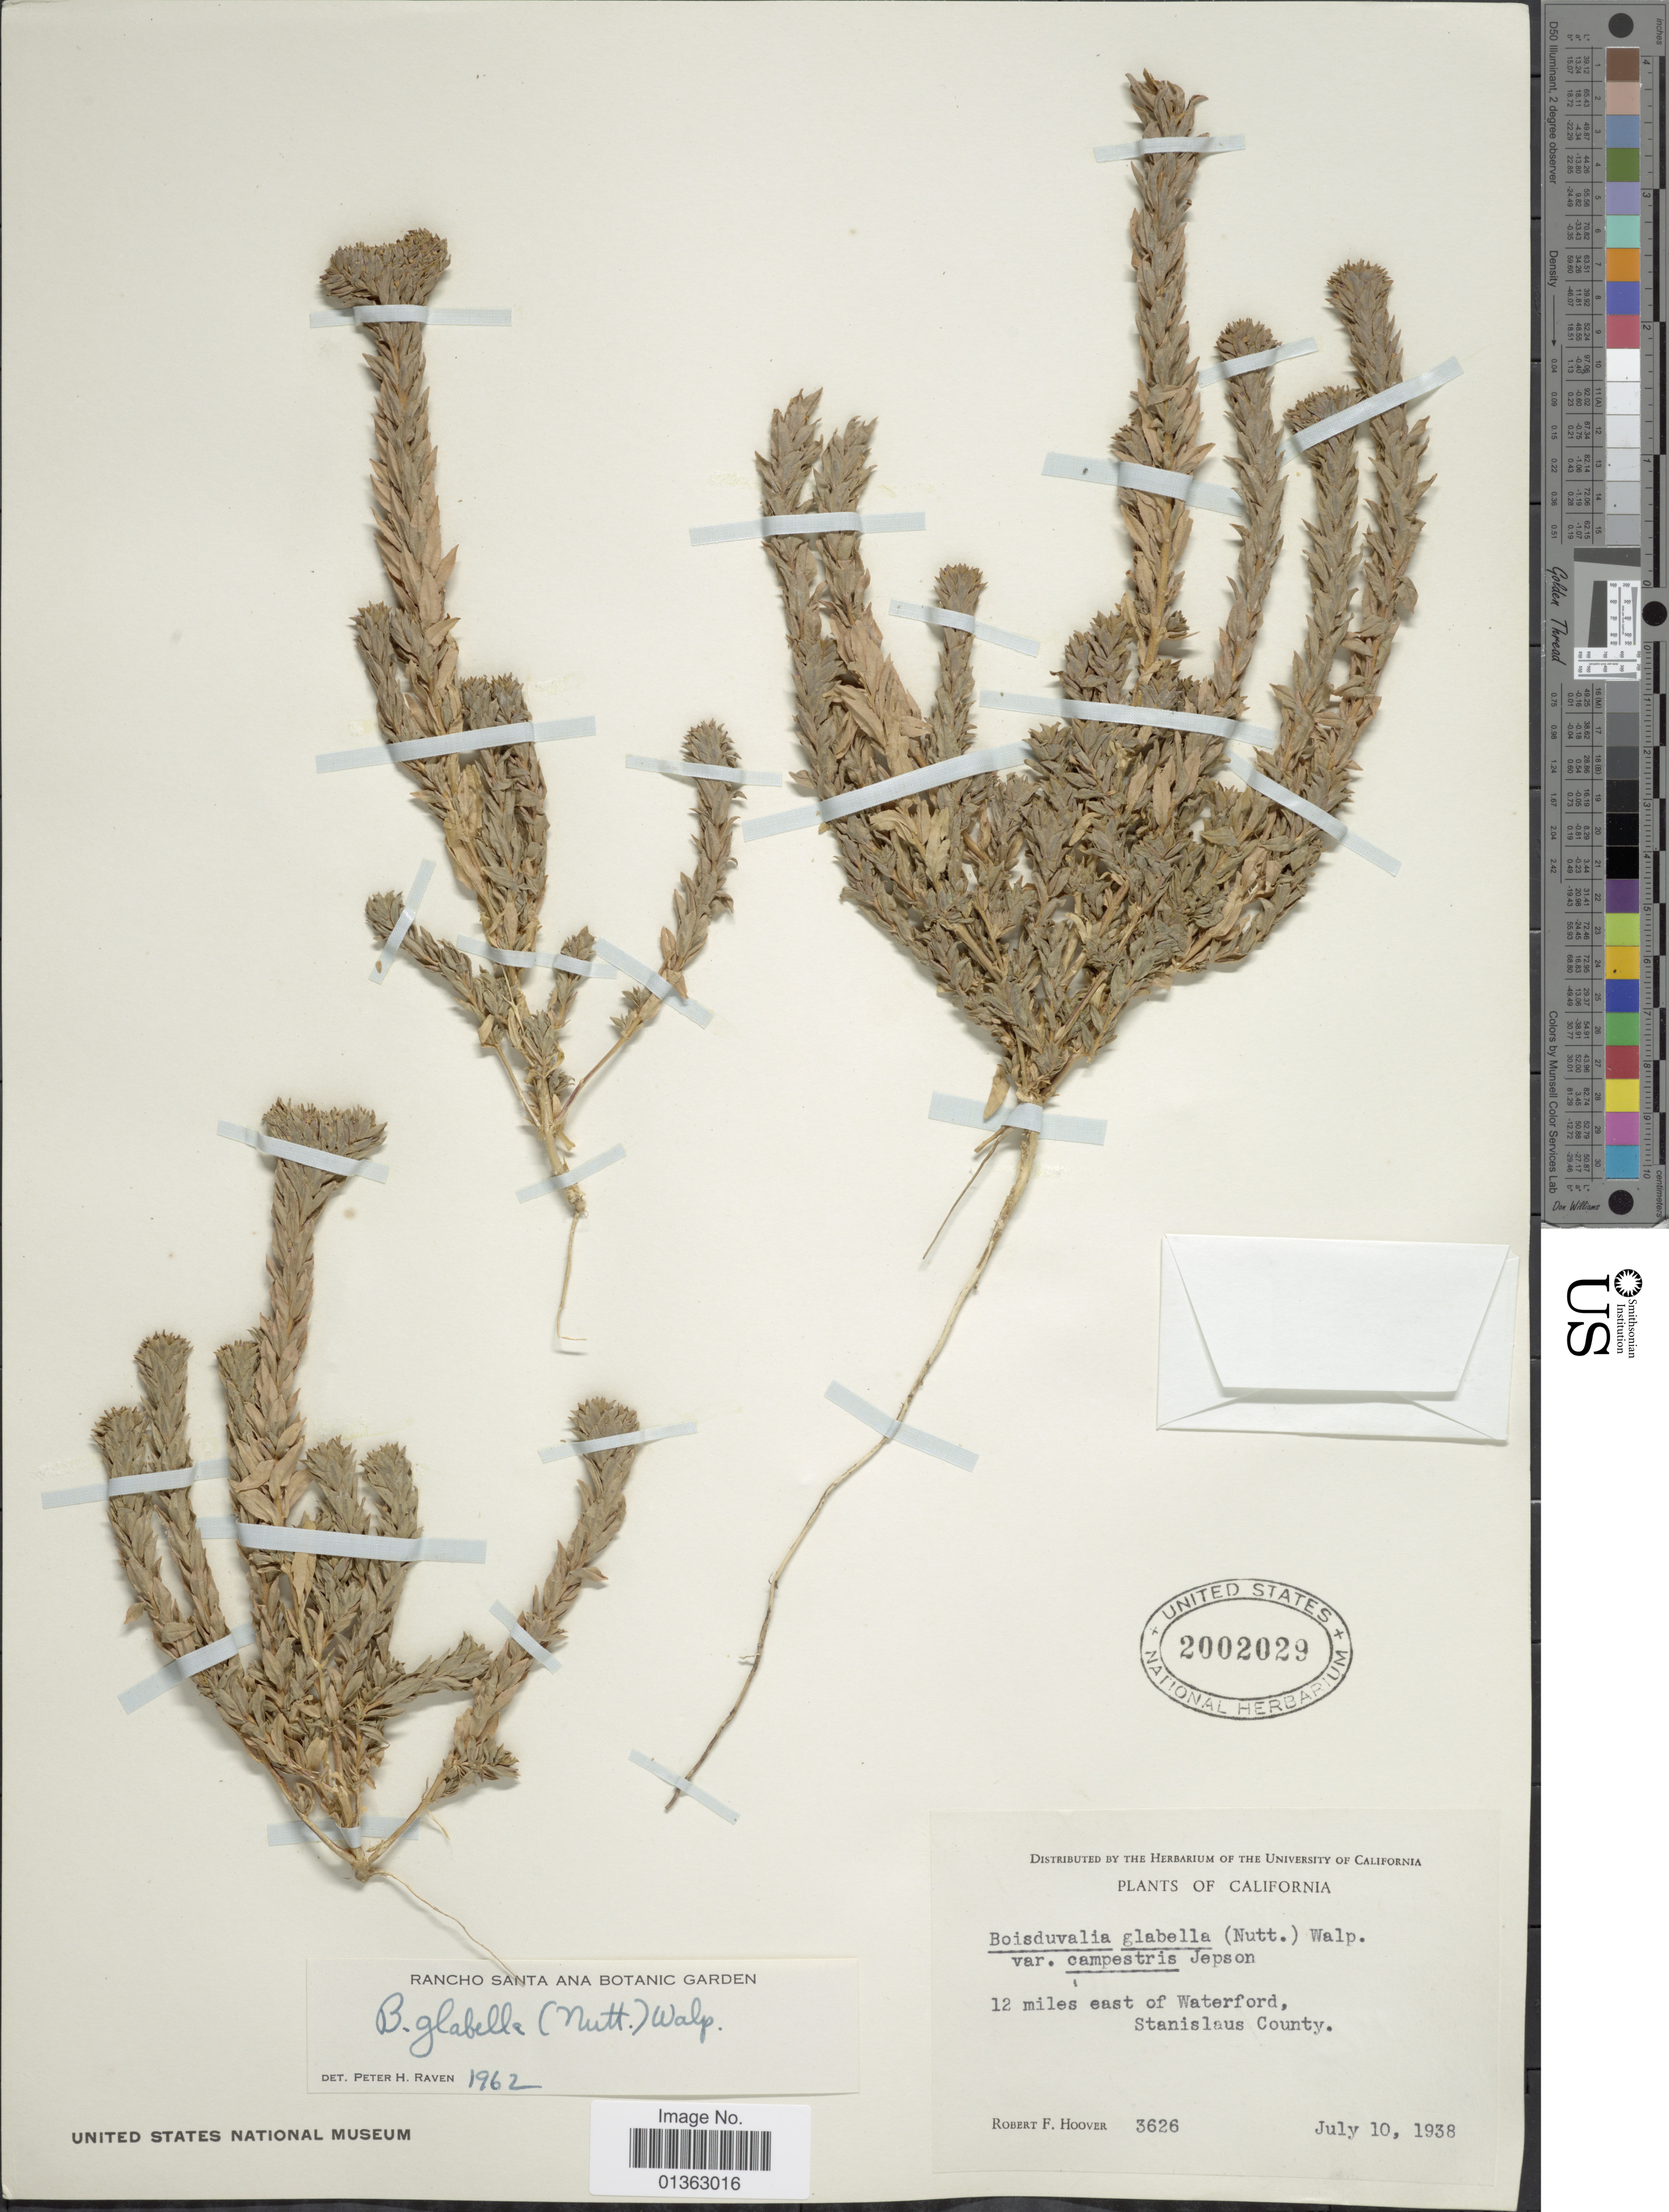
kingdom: Plantae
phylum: Tracheophyta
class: Magnoliopsida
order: Myrtales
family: Onagraceae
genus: Epilobium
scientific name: Epilobium campestre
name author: (Jeps.) Hoch & W.L. Wagner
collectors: R. F. Hoover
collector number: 3626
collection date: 1938-07-10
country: United States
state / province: California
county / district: Stanislaus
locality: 12 miles east of Waterfod, Stanislaus County.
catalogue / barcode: US 2002029